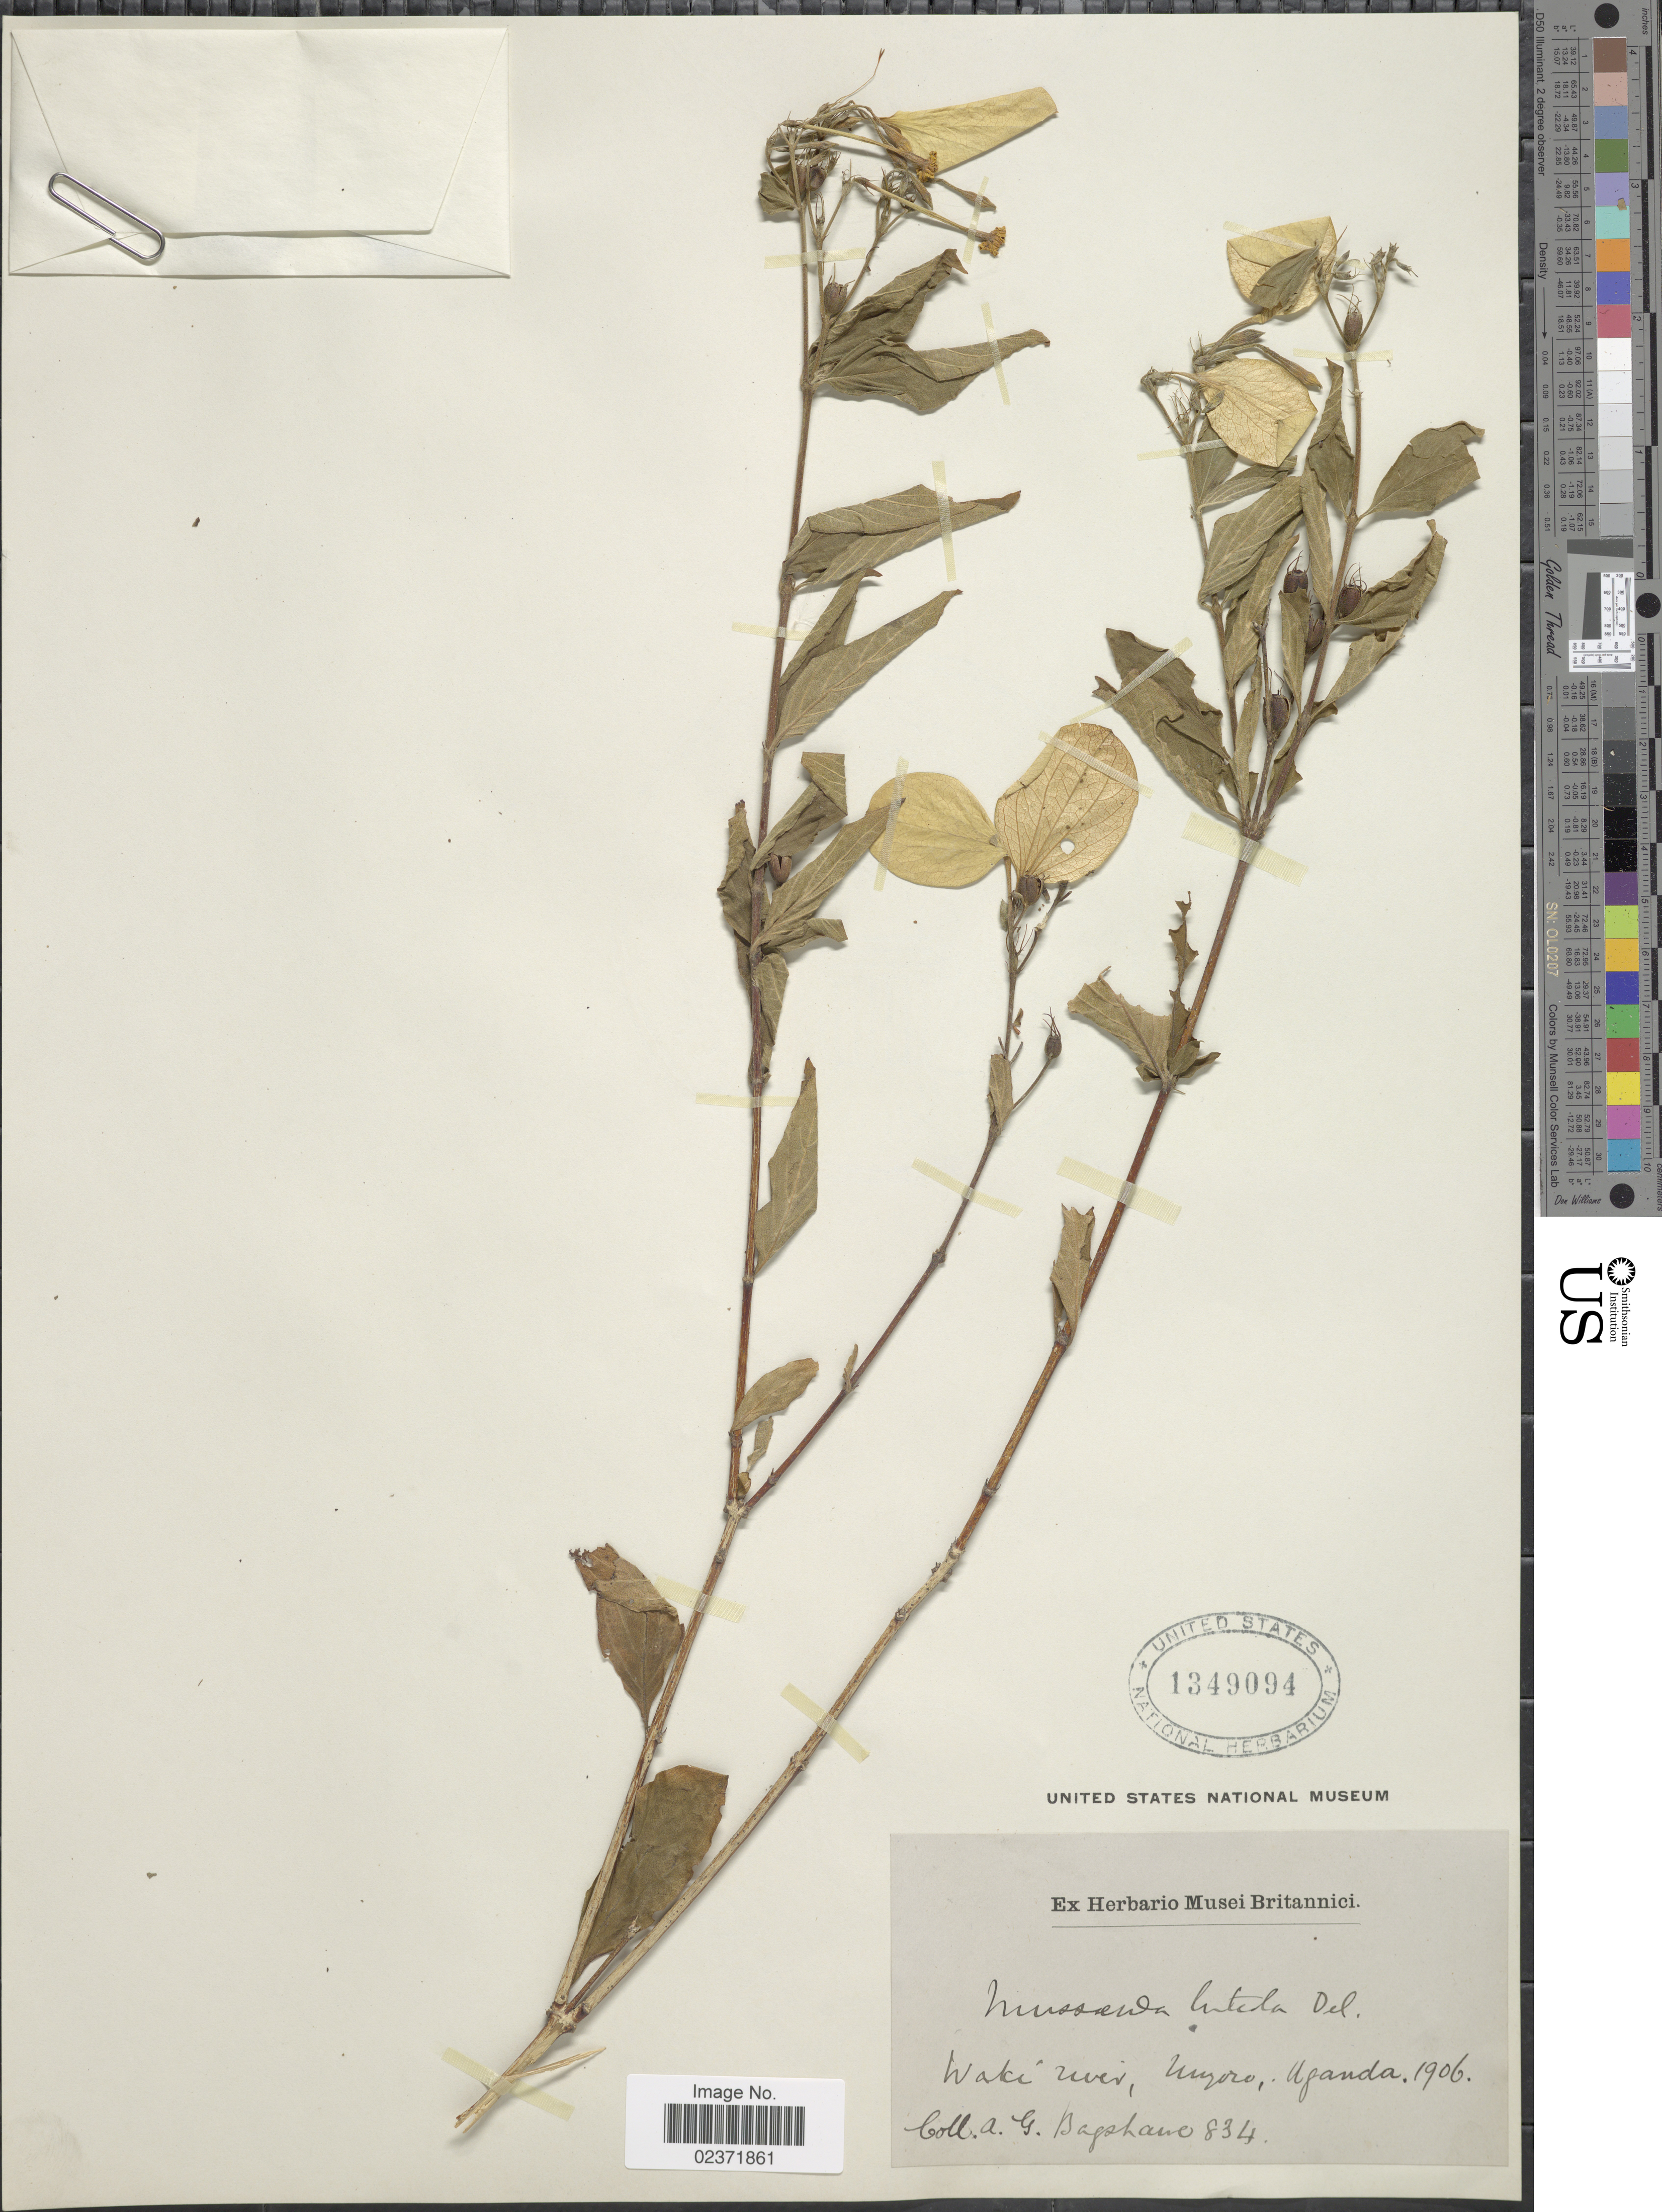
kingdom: Plantae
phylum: Tracheophyta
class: Magnoliopsida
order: Gentianales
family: Rubiaceae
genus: Mussaenda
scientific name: Mussaenda flava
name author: (Verdc.) Bakh. f.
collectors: A. Bagshawe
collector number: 834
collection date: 1906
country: Uganda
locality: Waki River, Unyoro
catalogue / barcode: US 1349094